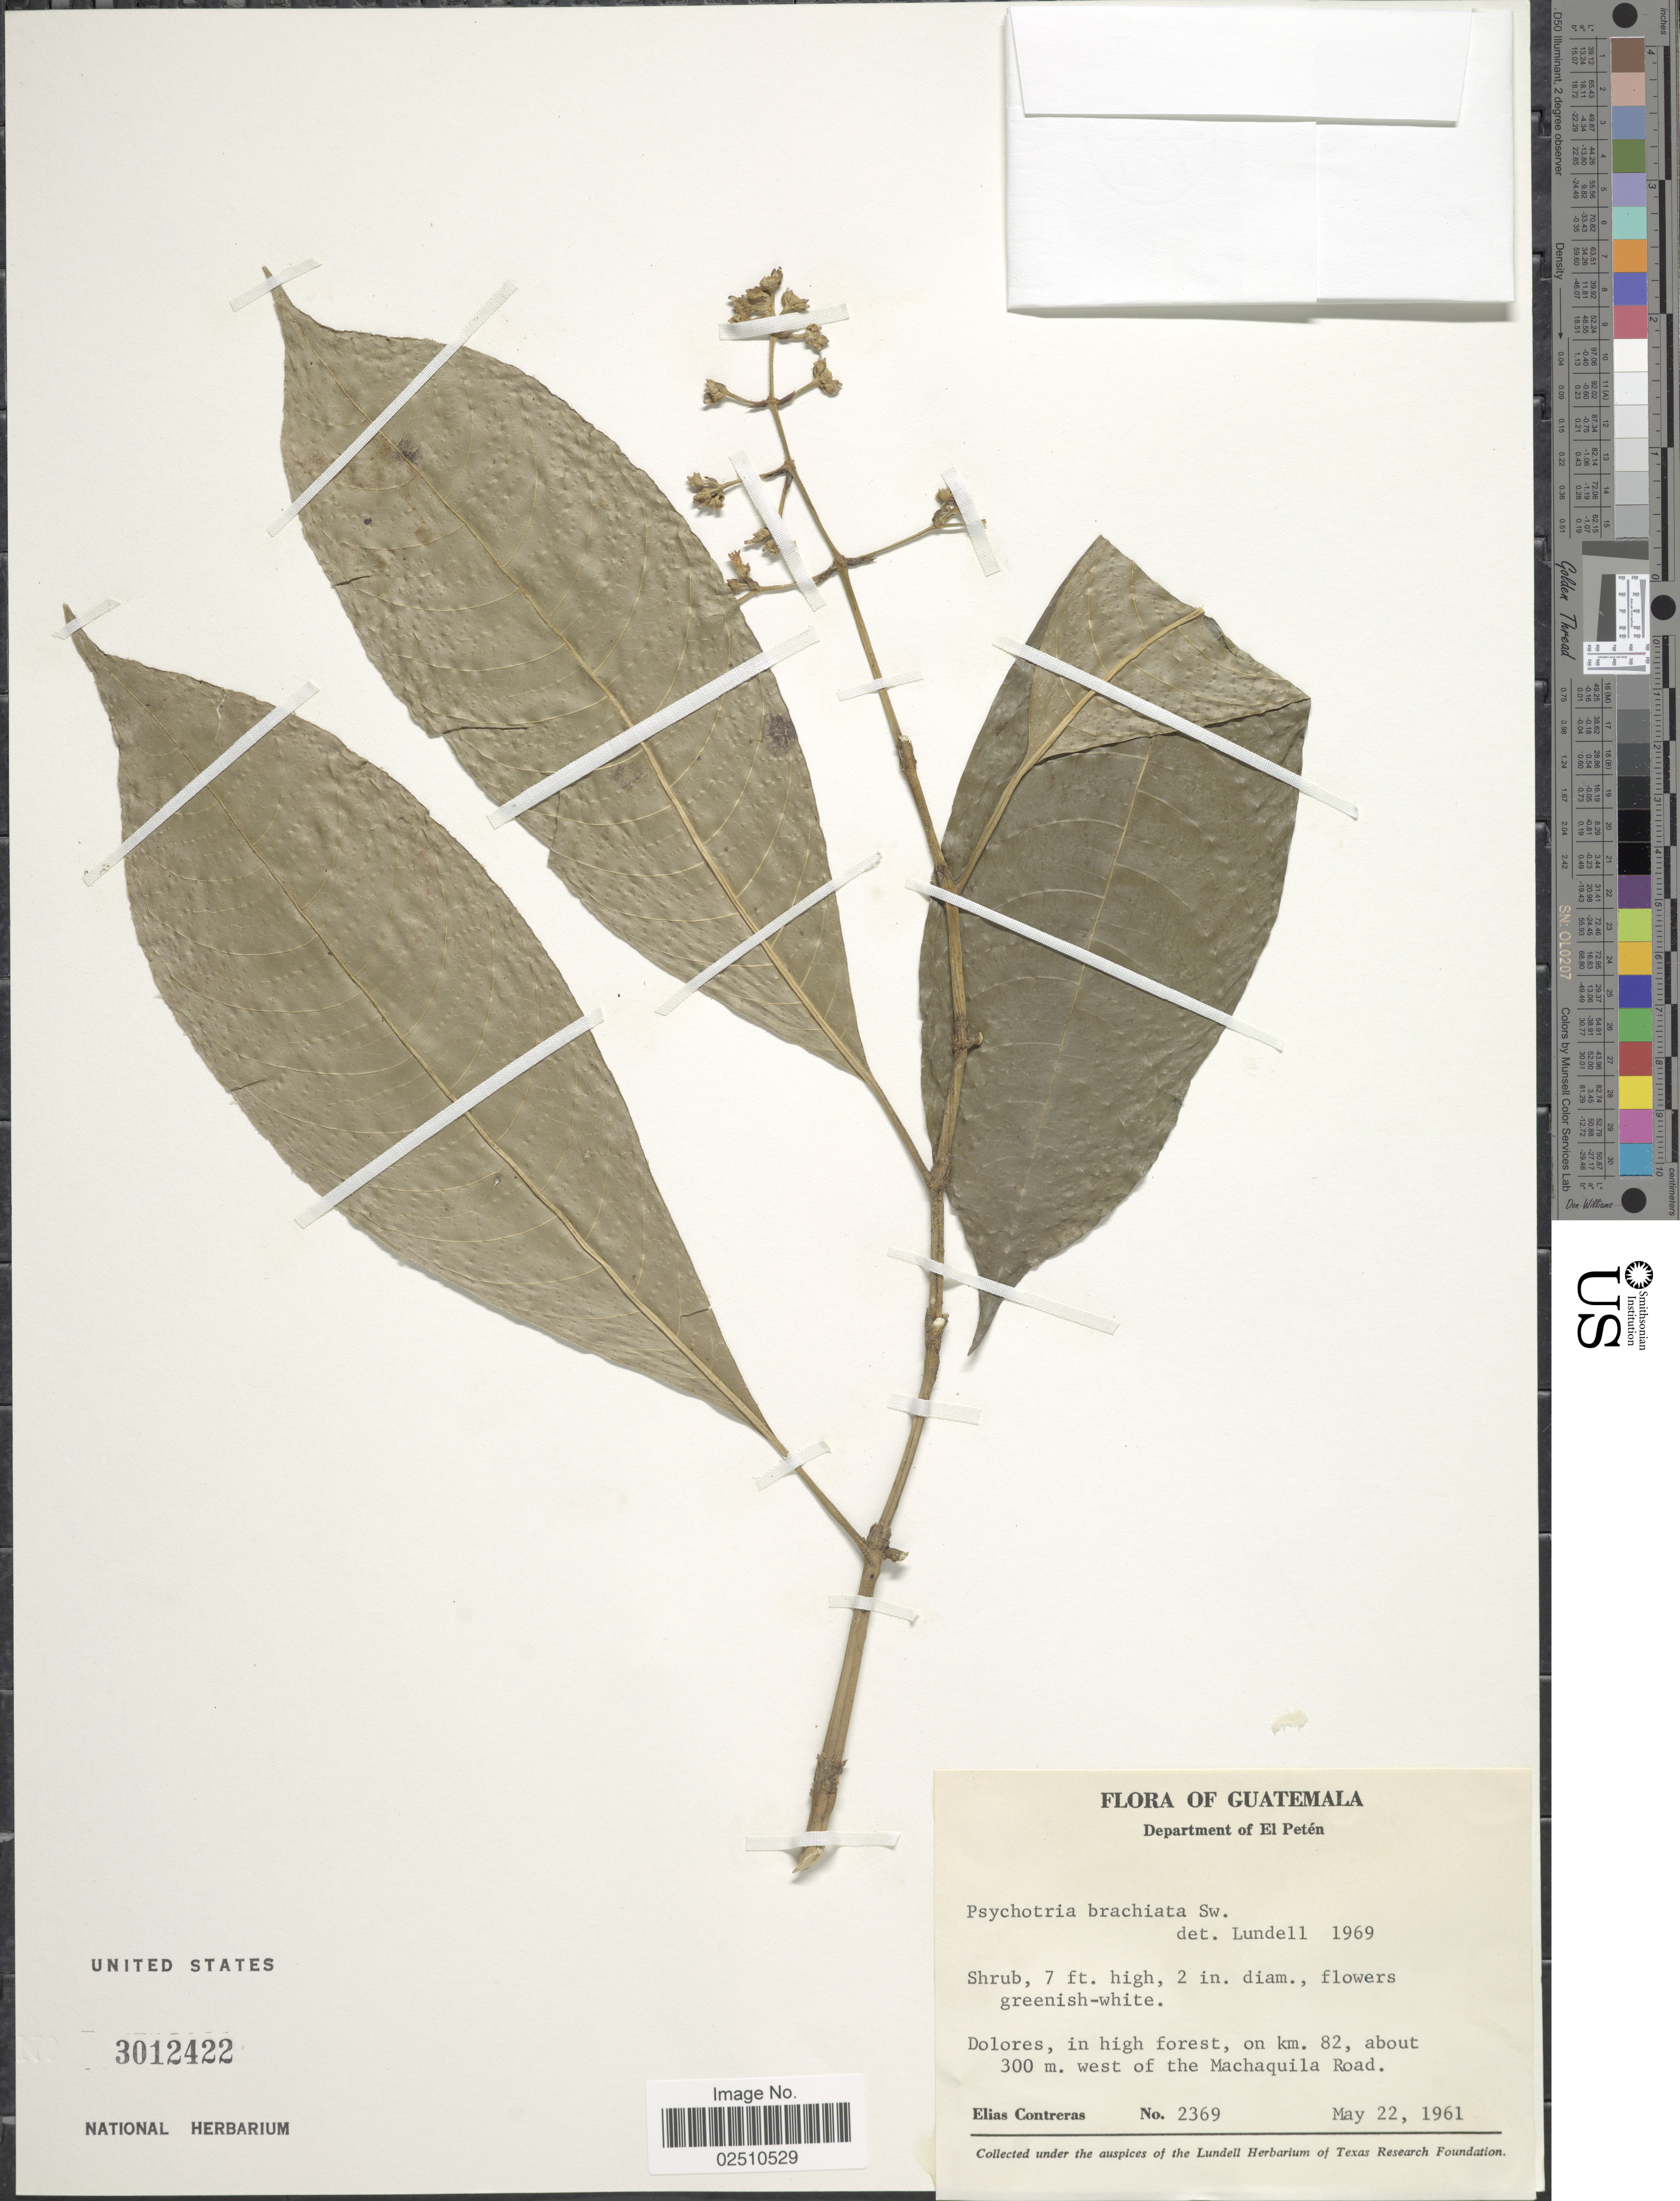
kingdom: Plantae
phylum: Tracheophyta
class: Magnoliopsida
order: Gentianales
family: Rubiaceae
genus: Psychotria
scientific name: Psychotria brachiata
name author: Sw.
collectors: E. Contreras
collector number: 2369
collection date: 1961-05-22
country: Guatemala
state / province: El Petén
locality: Dolores, on km 82, west of the Machaquila Road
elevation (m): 300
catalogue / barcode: US 3012422